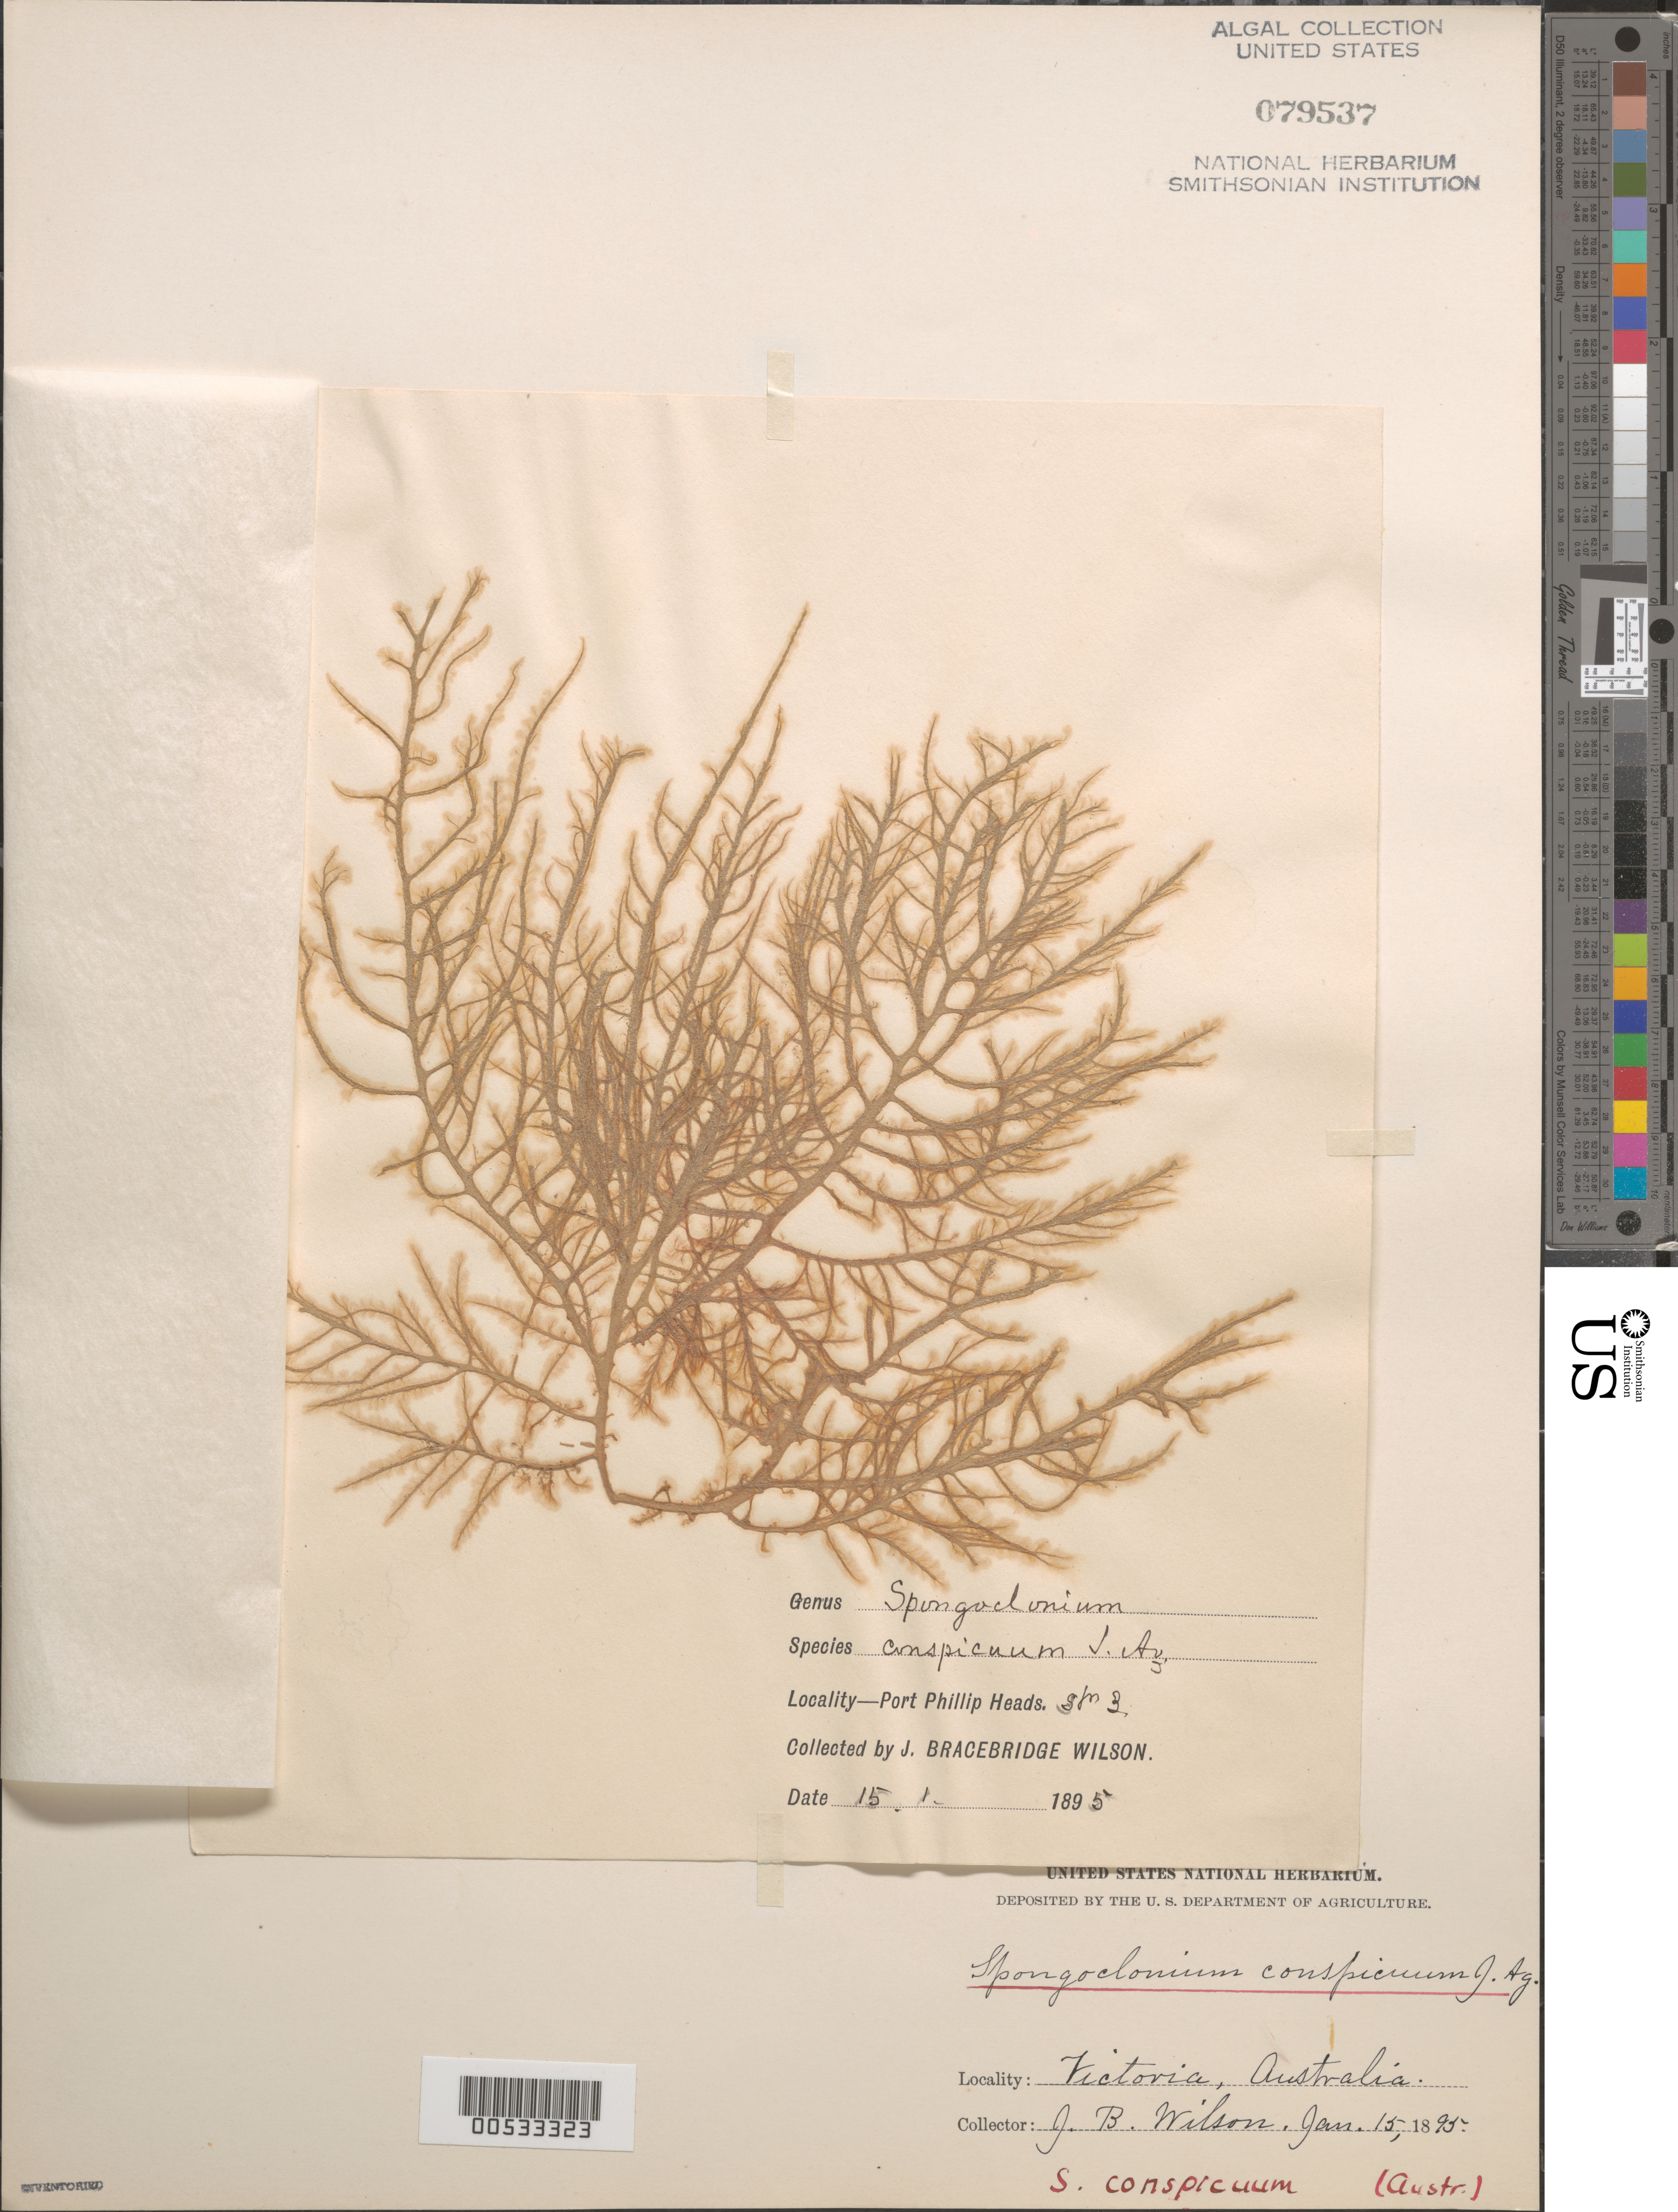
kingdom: Plantae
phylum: Rhodophyta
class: Florideophyceae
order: Ceramiales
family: Wrangeliaceae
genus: Spongoclonium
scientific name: Spongoclonium conspicuum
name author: O.G. Sond.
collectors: J. B. Wilson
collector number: Station 3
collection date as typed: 15 Jan 1895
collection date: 1895-01-15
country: Australia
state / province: Victoria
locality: Port Phillip Heads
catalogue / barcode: US 79537